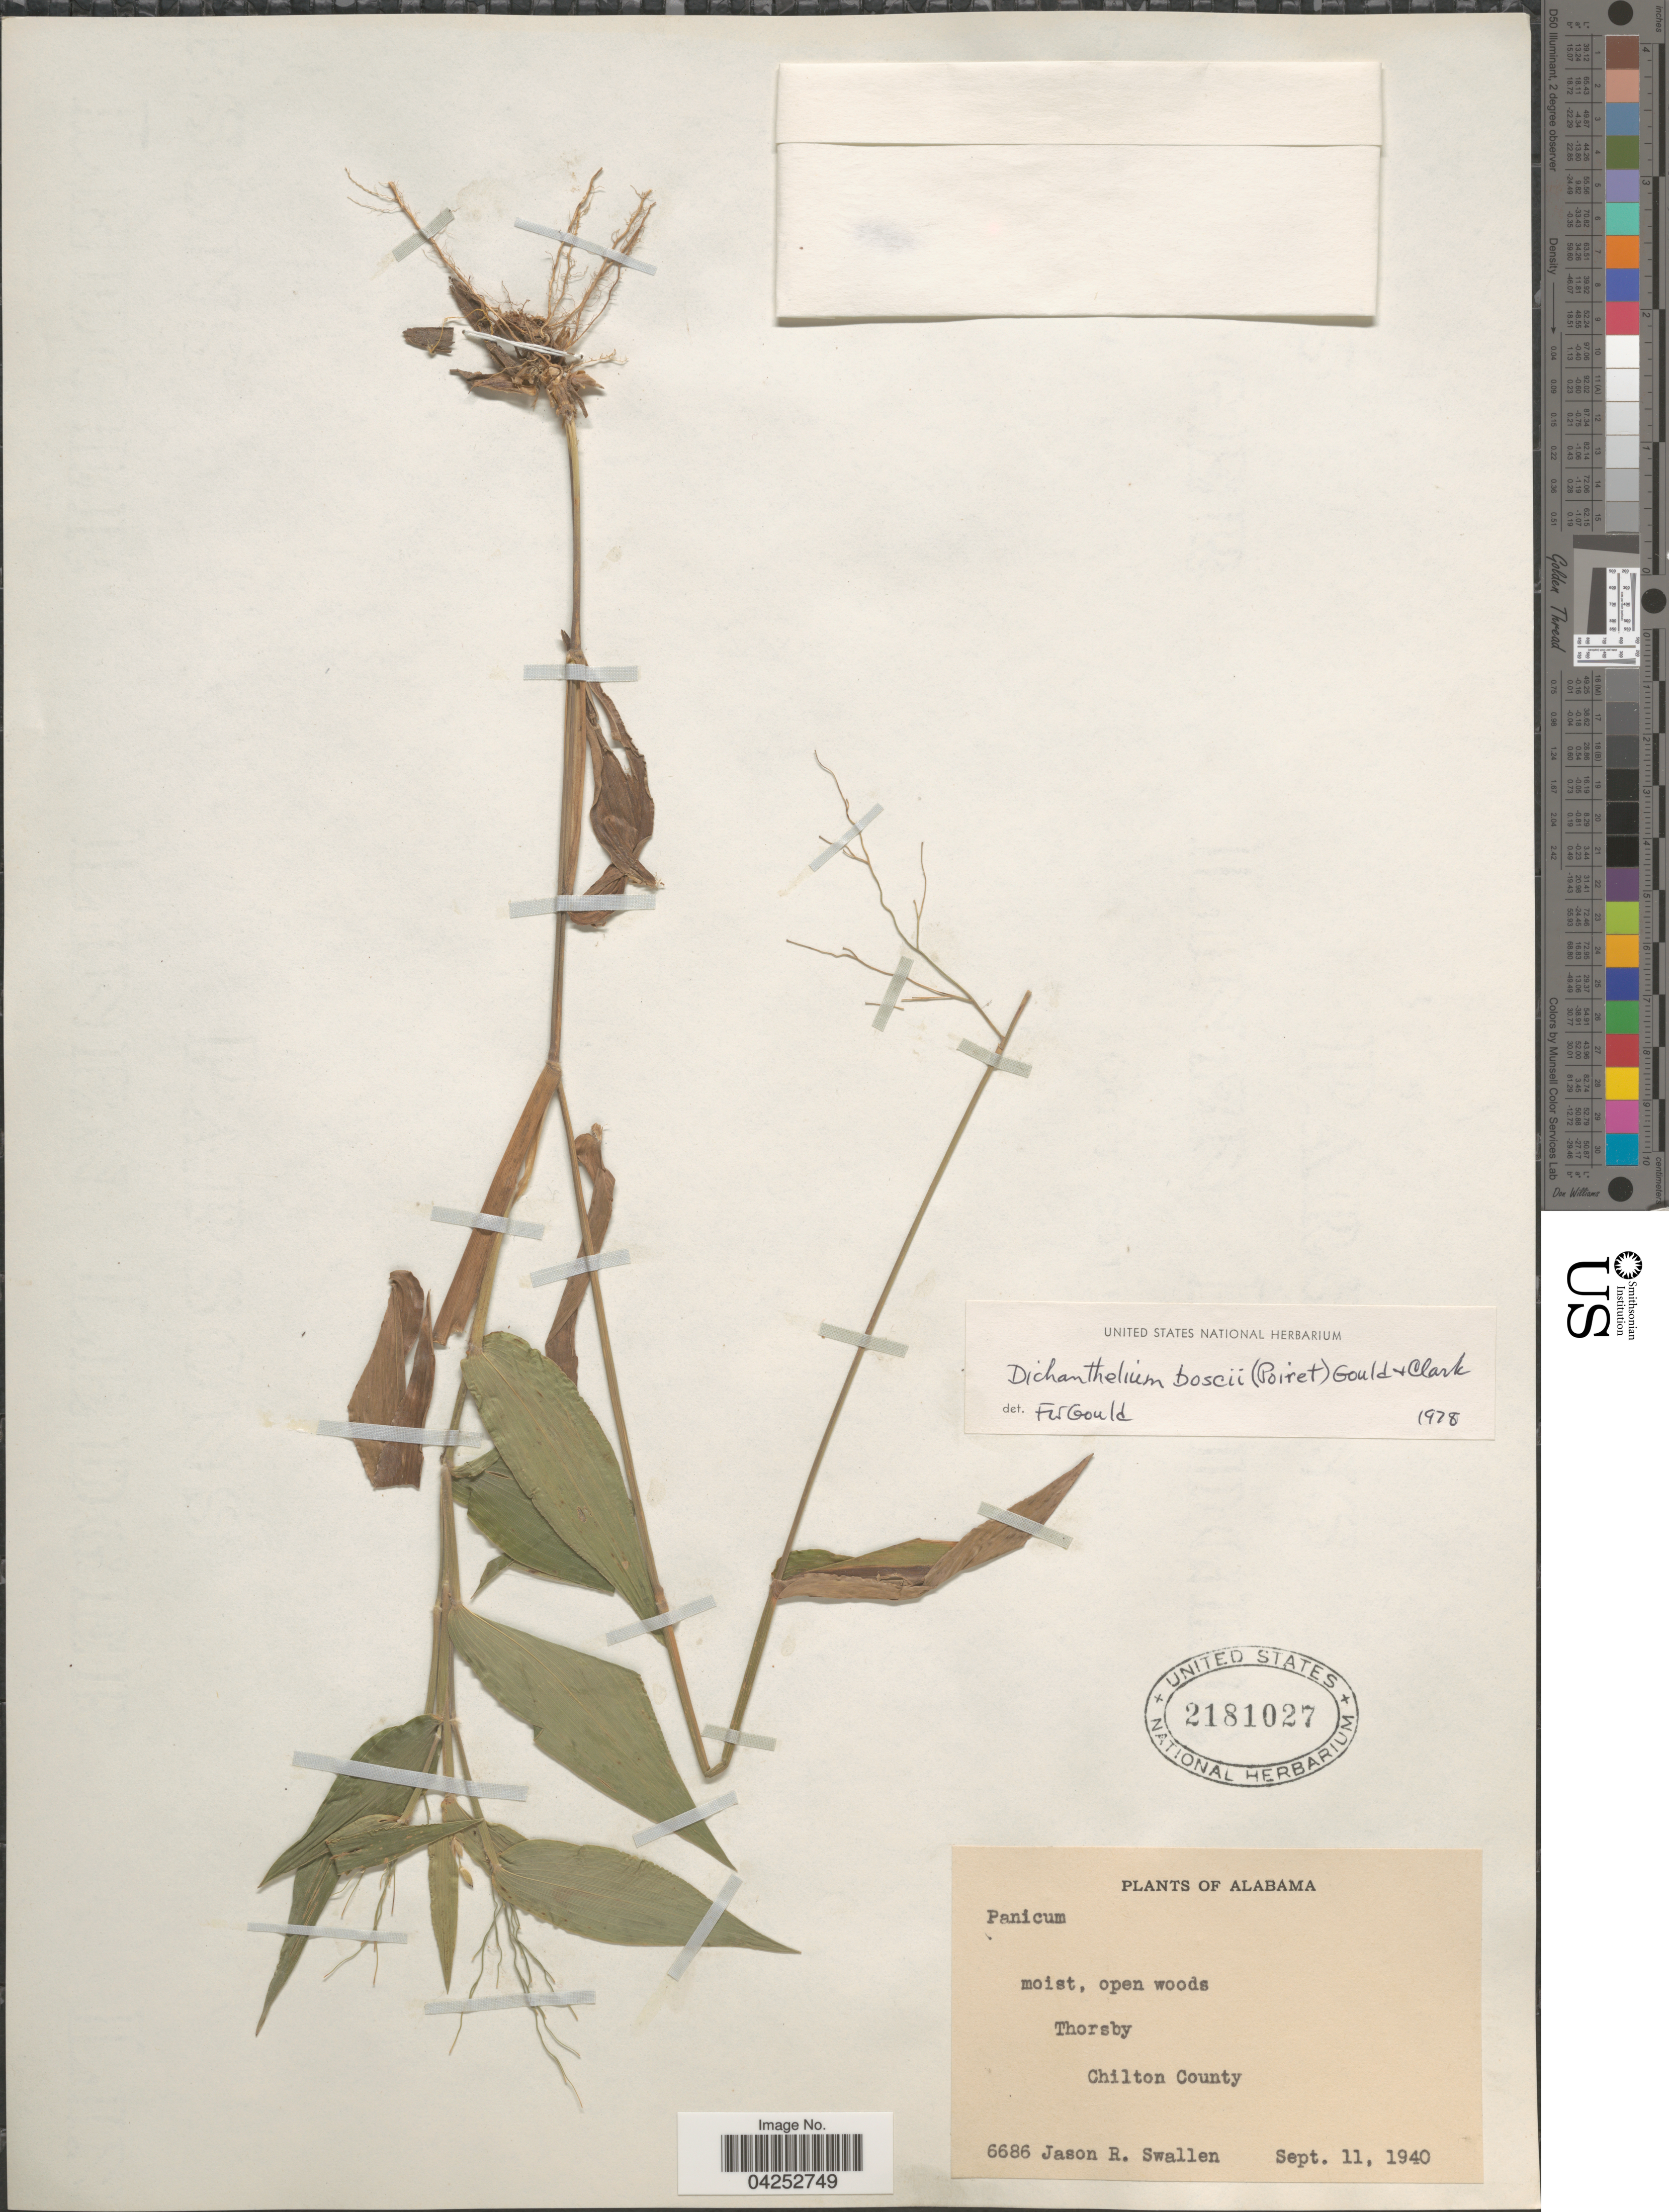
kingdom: Plantae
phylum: Tracheophyta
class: Liliopsida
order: Poales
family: Poaceae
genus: Dichanthelium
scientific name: Dichanthelium boscii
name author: (Poir.) Gould & C.A. Clark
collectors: J. R. Swallen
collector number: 6686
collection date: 1940-09-11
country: United States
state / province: Alabama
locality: Thorsby. Chilton County.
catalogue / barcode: US 2181027